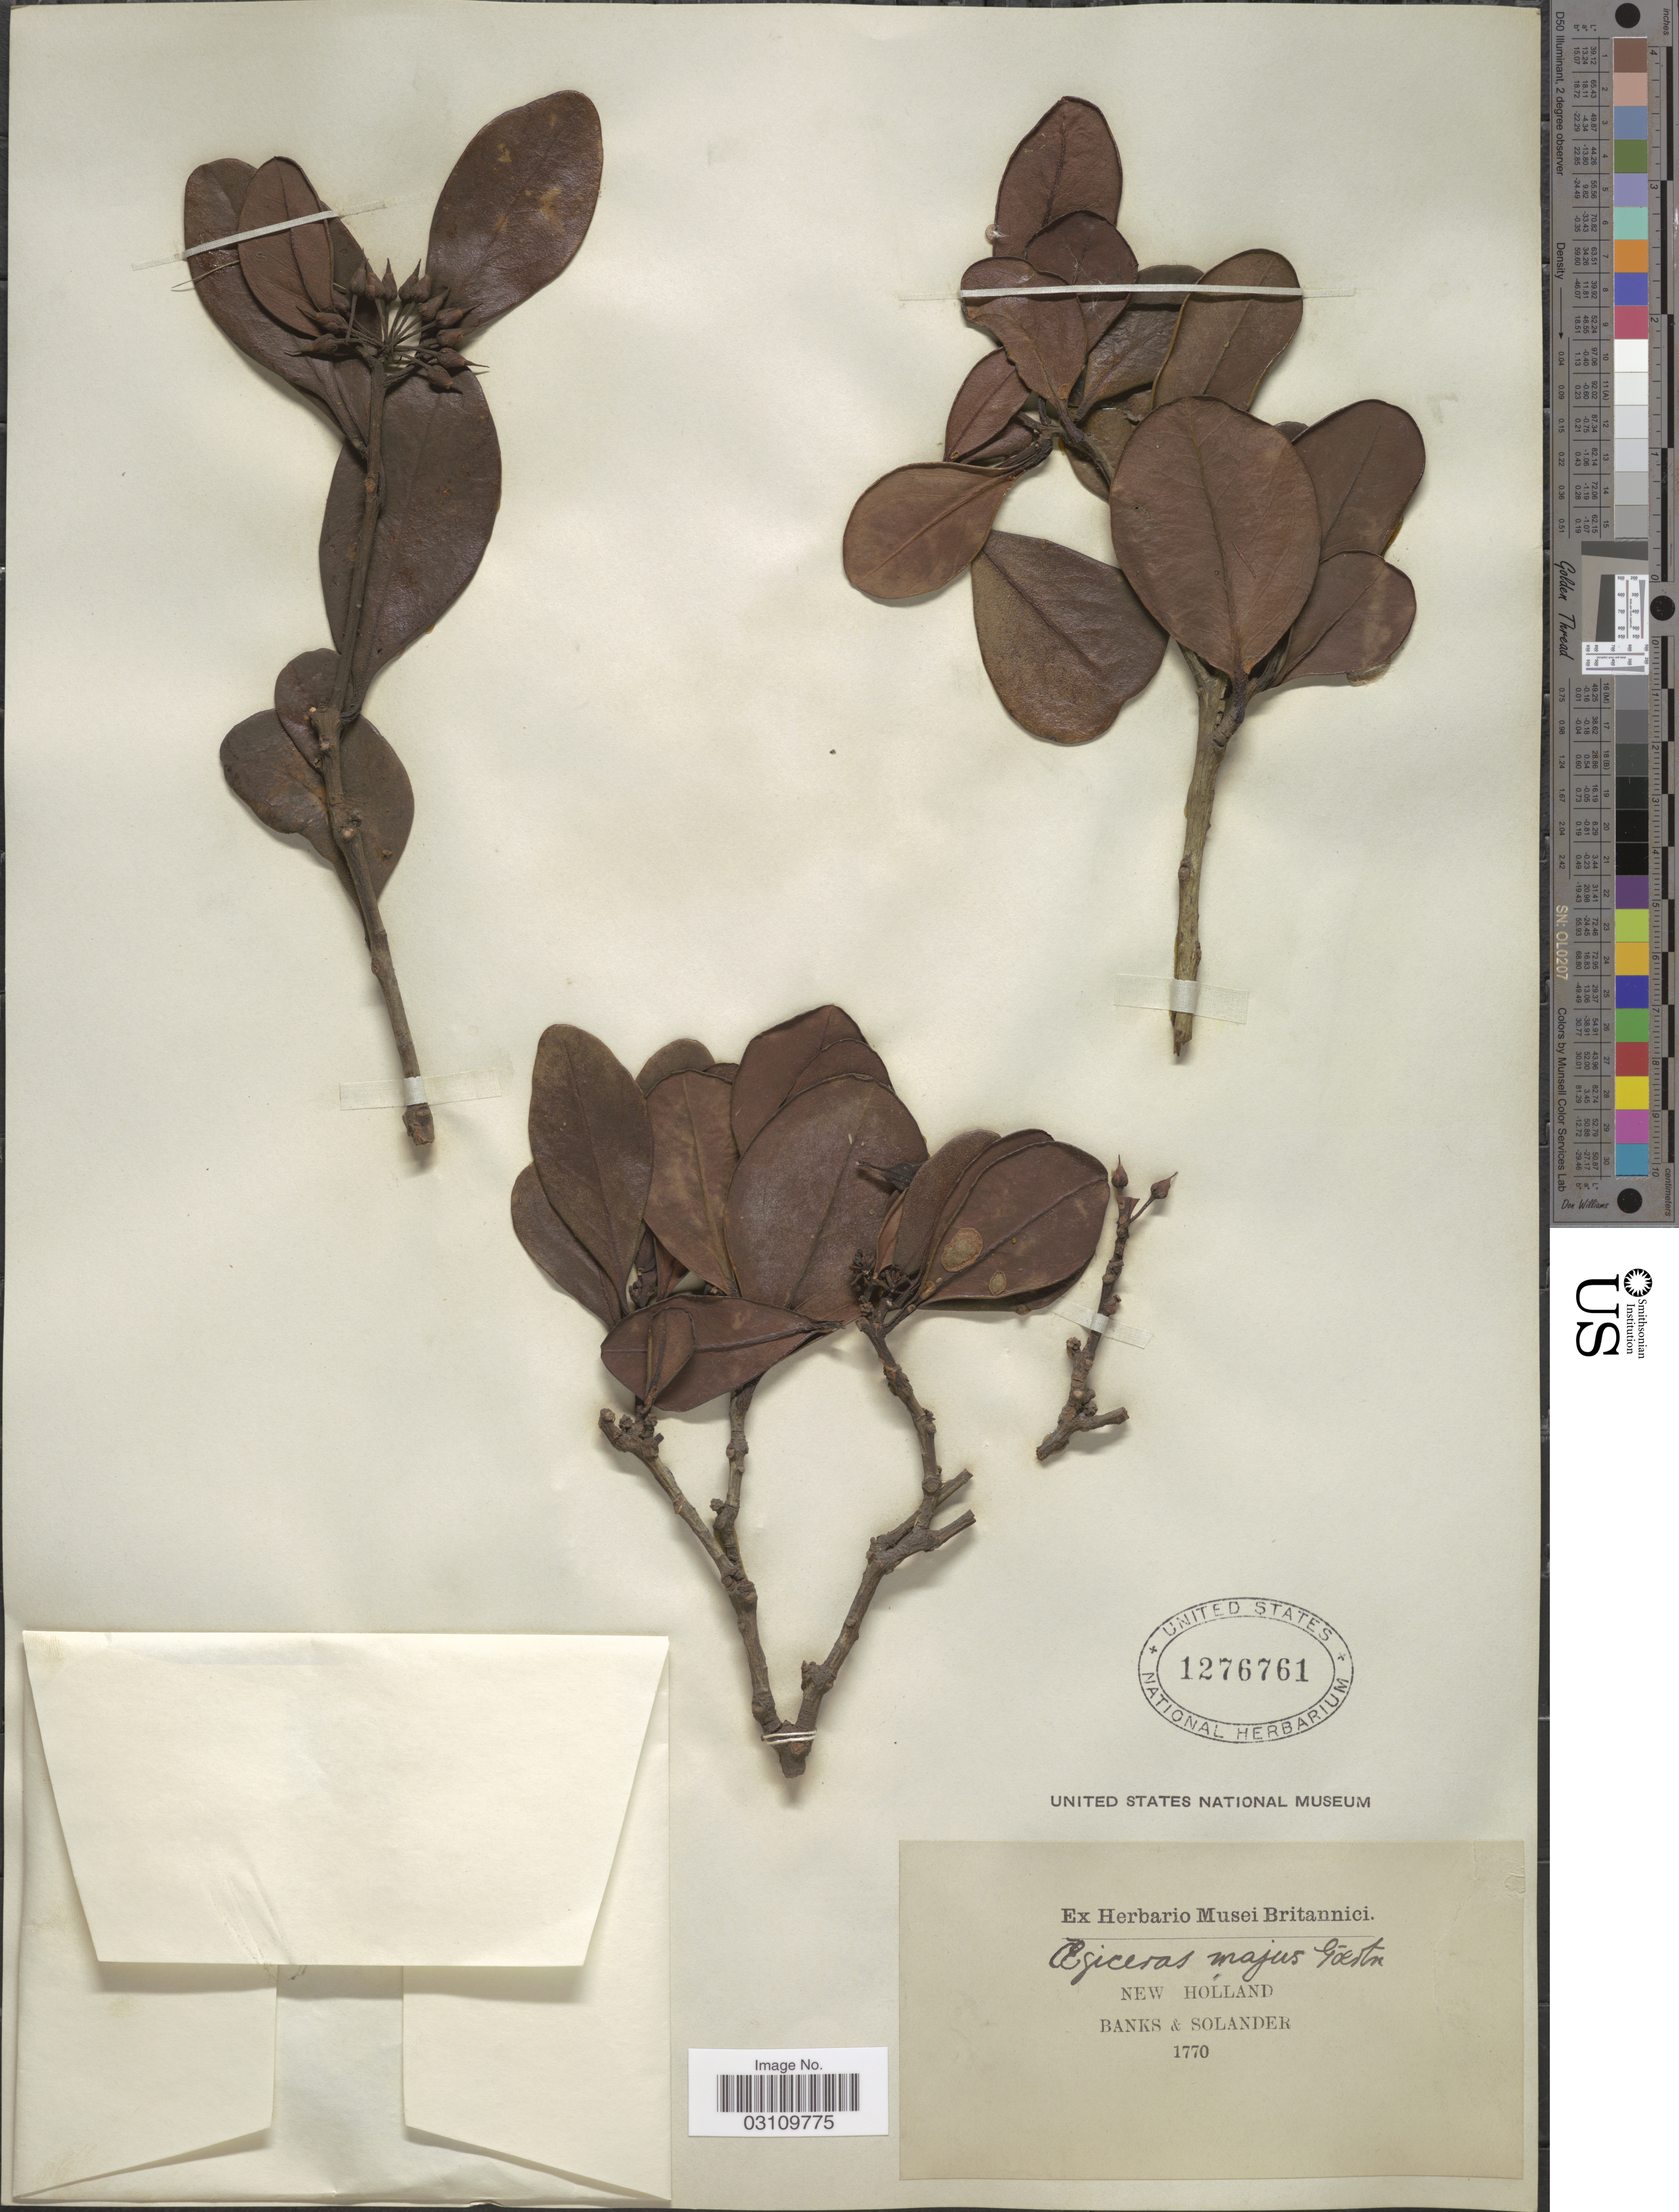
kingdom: Plantae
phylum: Tracheophyta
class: Magnoliopsida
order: Ericales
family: Primulaceae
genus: Aegiceras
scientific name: Aegiceras corniculatum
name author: (L.) Blanco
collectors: -- Banks & -- Solander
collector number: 1770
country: Australia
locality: New Holland.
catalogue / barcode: US 1276761